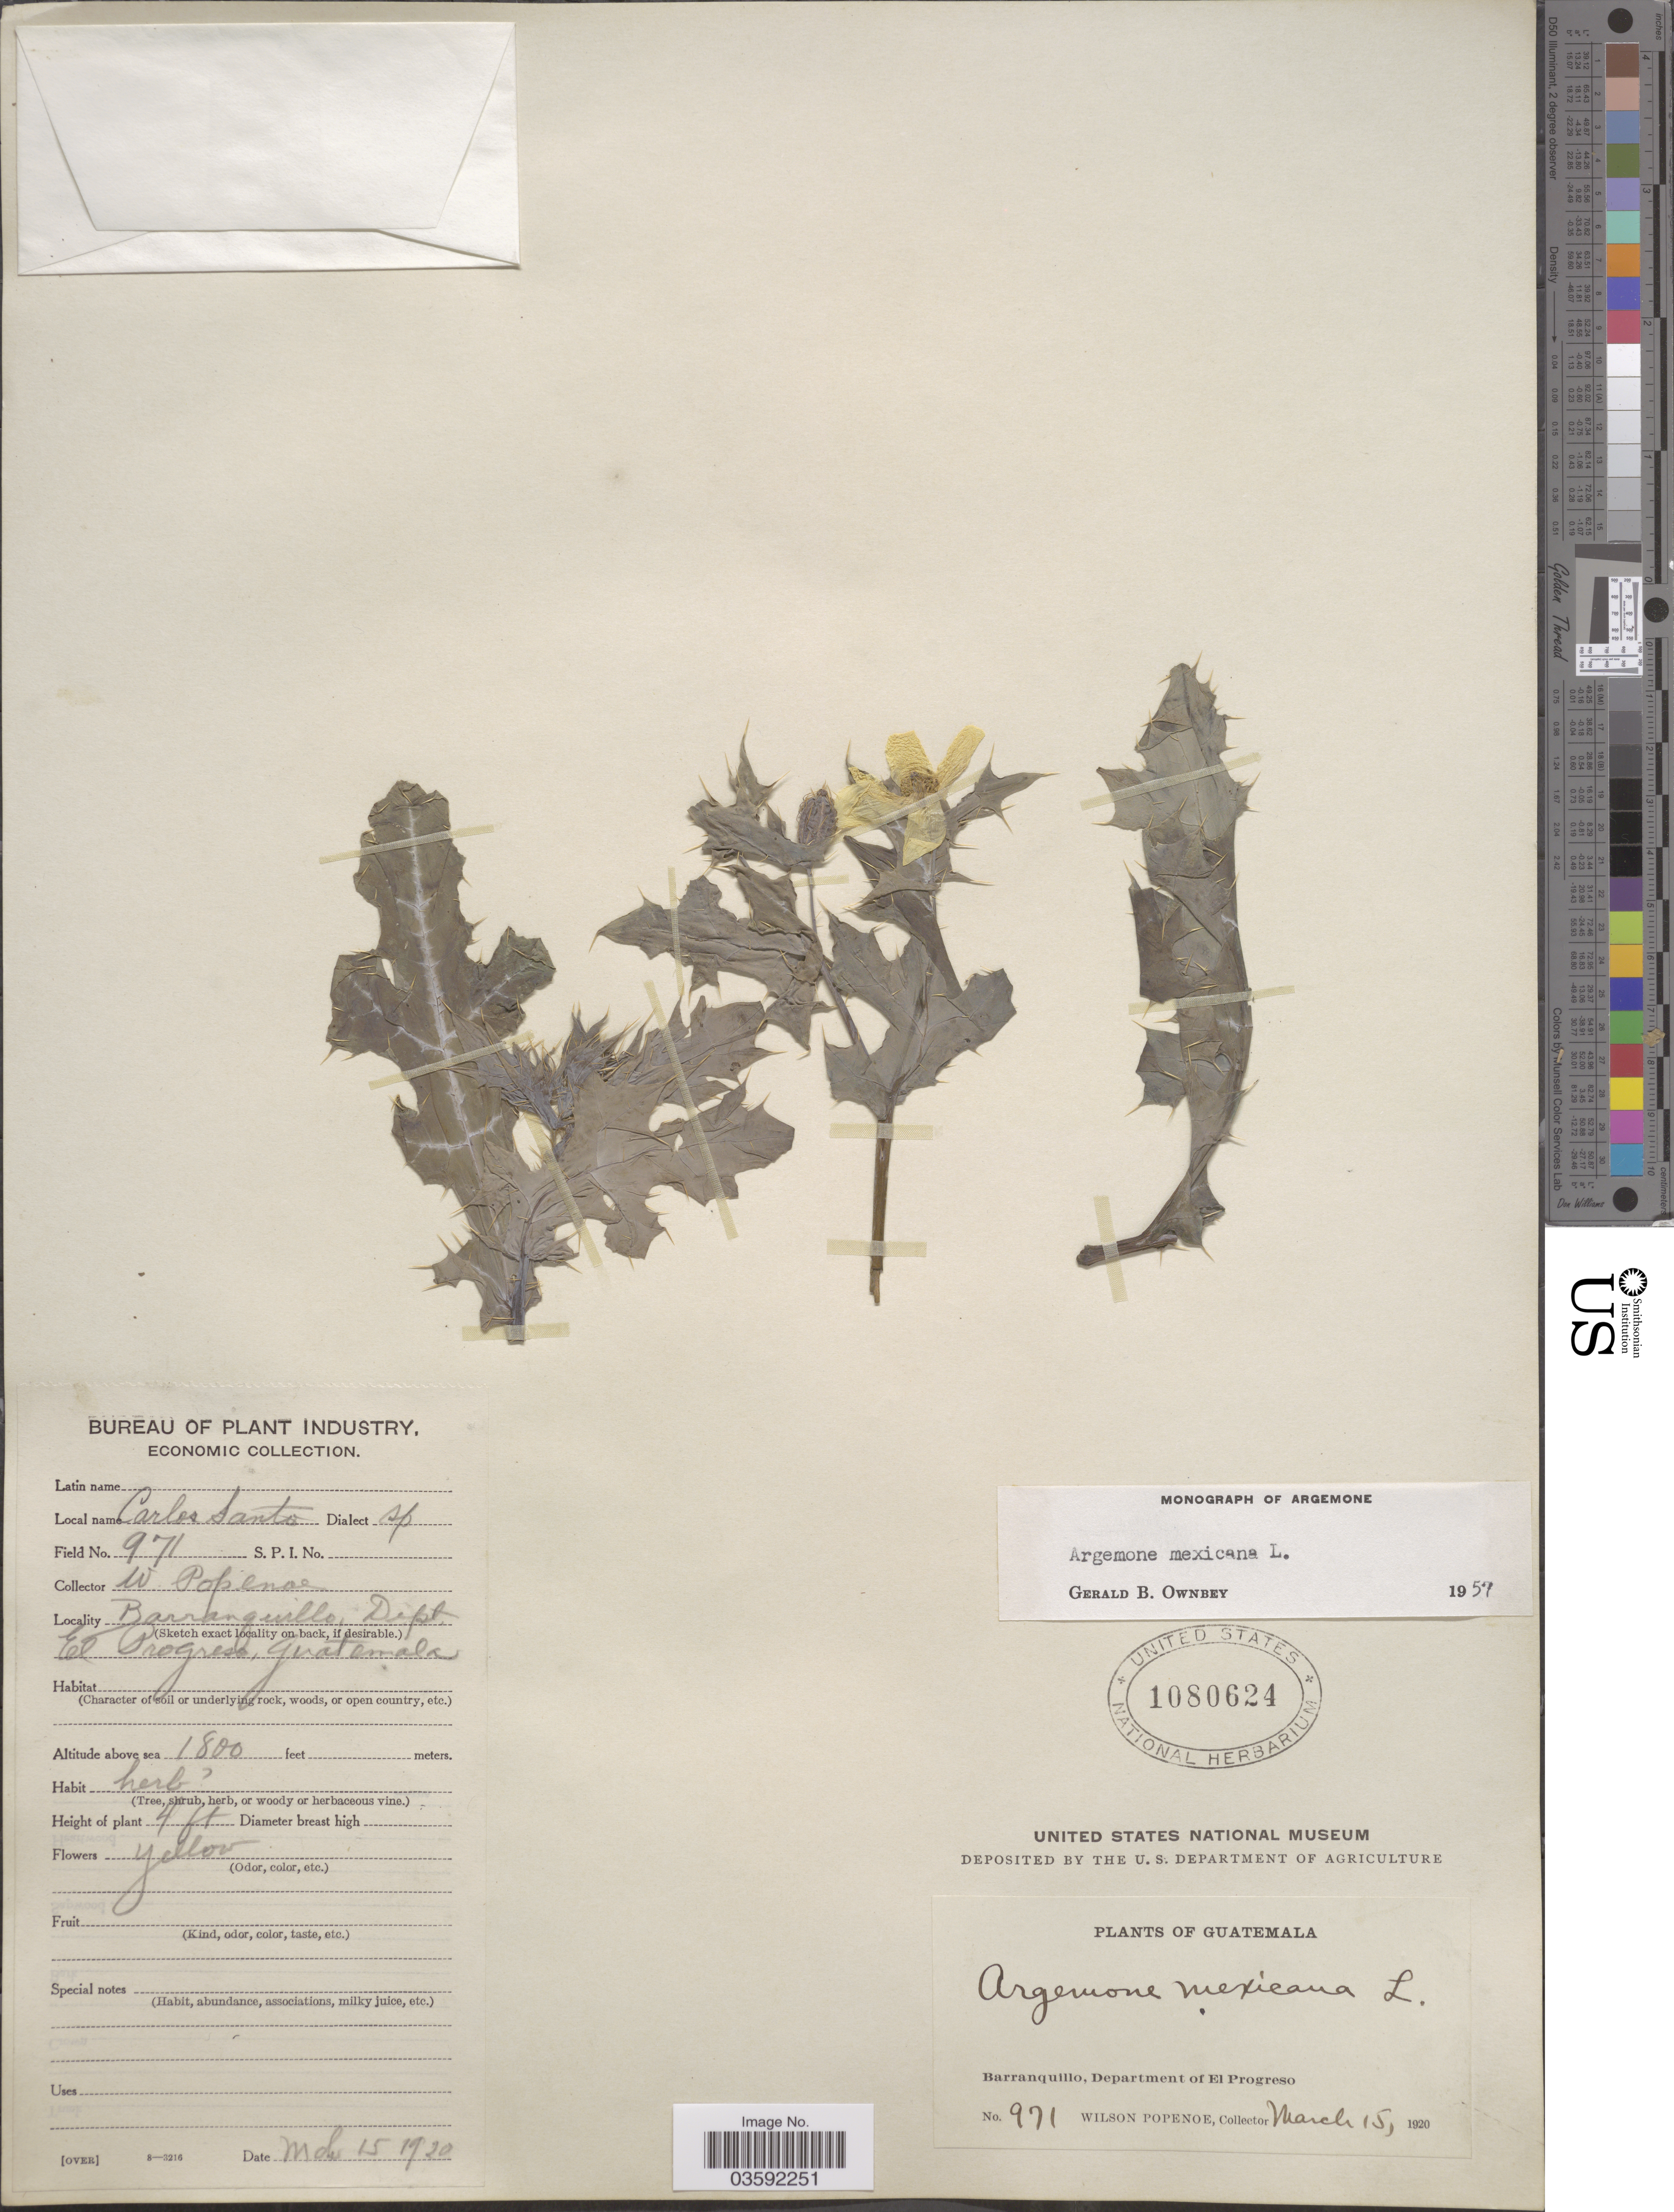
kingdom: Plantae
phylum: Tracheophyta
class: Magnoliopsida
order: Ranunculales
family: Papaveraceae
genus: Argemone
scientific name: Argemone mexicana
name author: L.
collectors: F. Popenoe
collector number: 971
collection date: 1920-03-15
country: Guatemala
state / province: El Progreso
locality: Barranquillo, Dept. El Progreso.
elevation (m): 549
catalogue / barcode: US 1080624